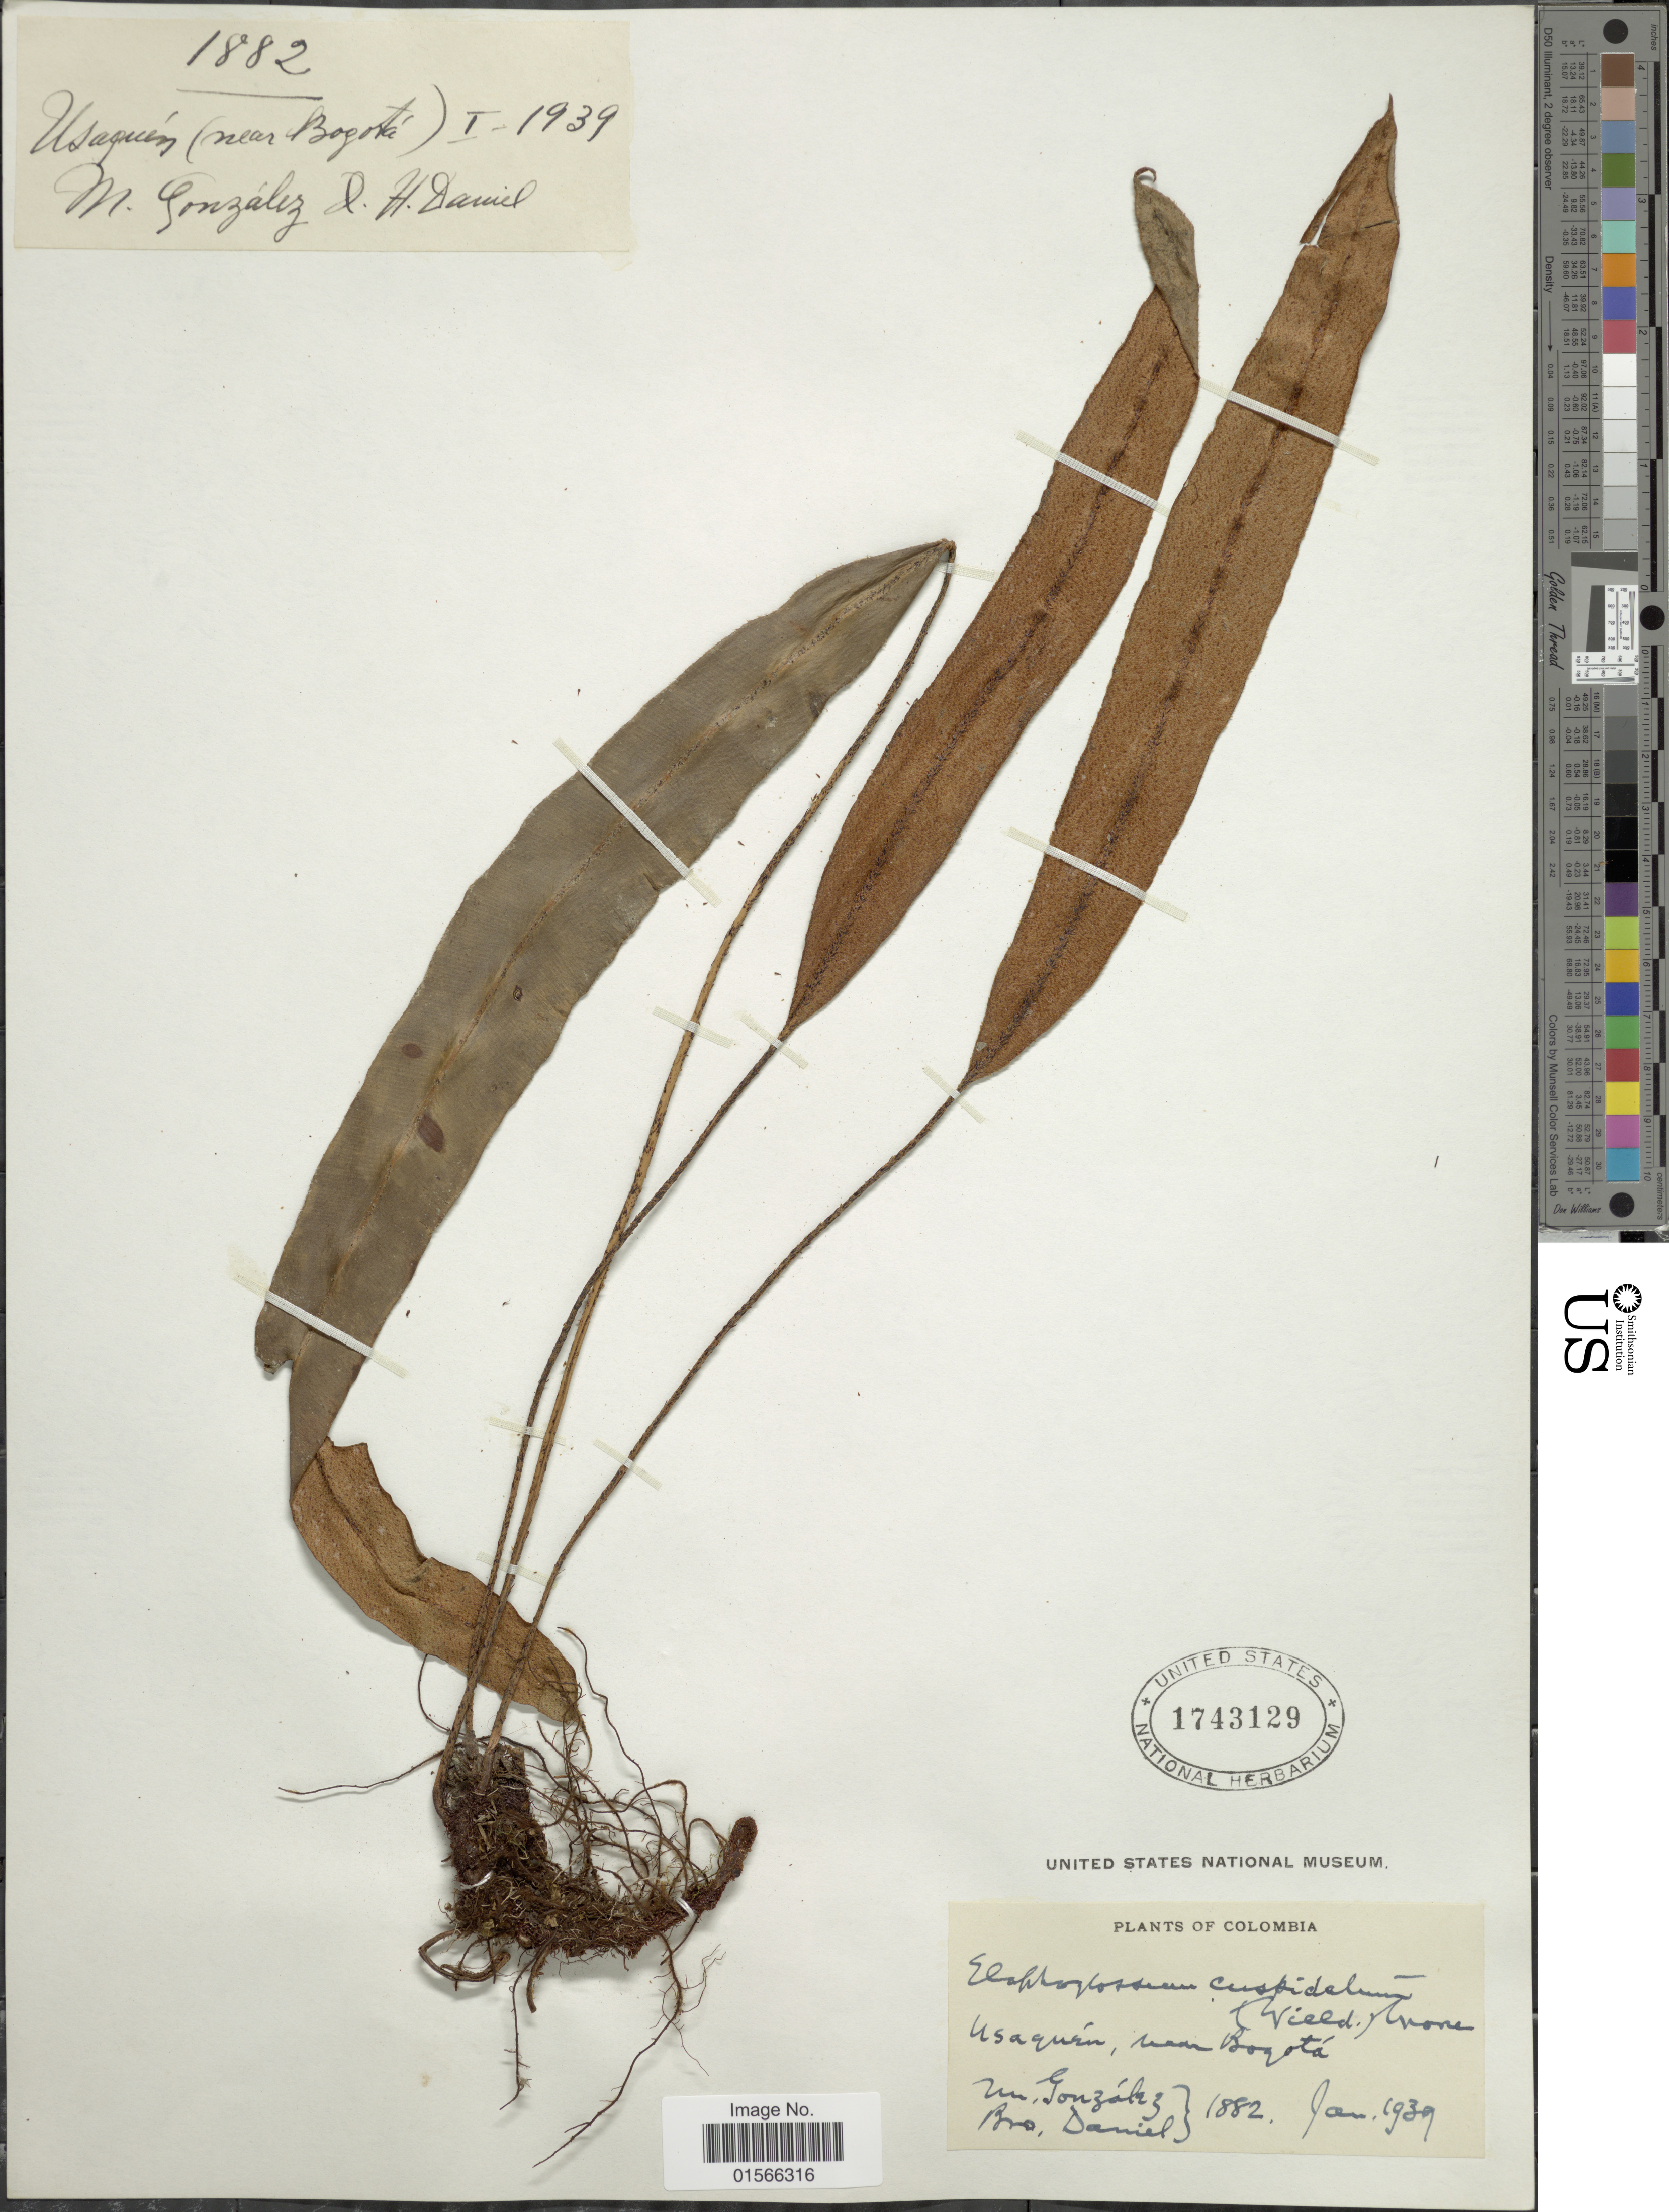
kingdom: Plantae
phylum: Tracheophyta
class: Polypodiopsida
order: Polypodiales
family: Dryopteridaceae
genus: Elaphoglossum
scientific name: Elaphoglossum cuspidatum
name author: (Willd.) T. Moore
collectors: M. González & Bro. Daniel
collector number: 1882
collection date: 1939-01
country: Colombia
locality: Usaquén, near Bogotá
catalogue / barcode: US 1743129